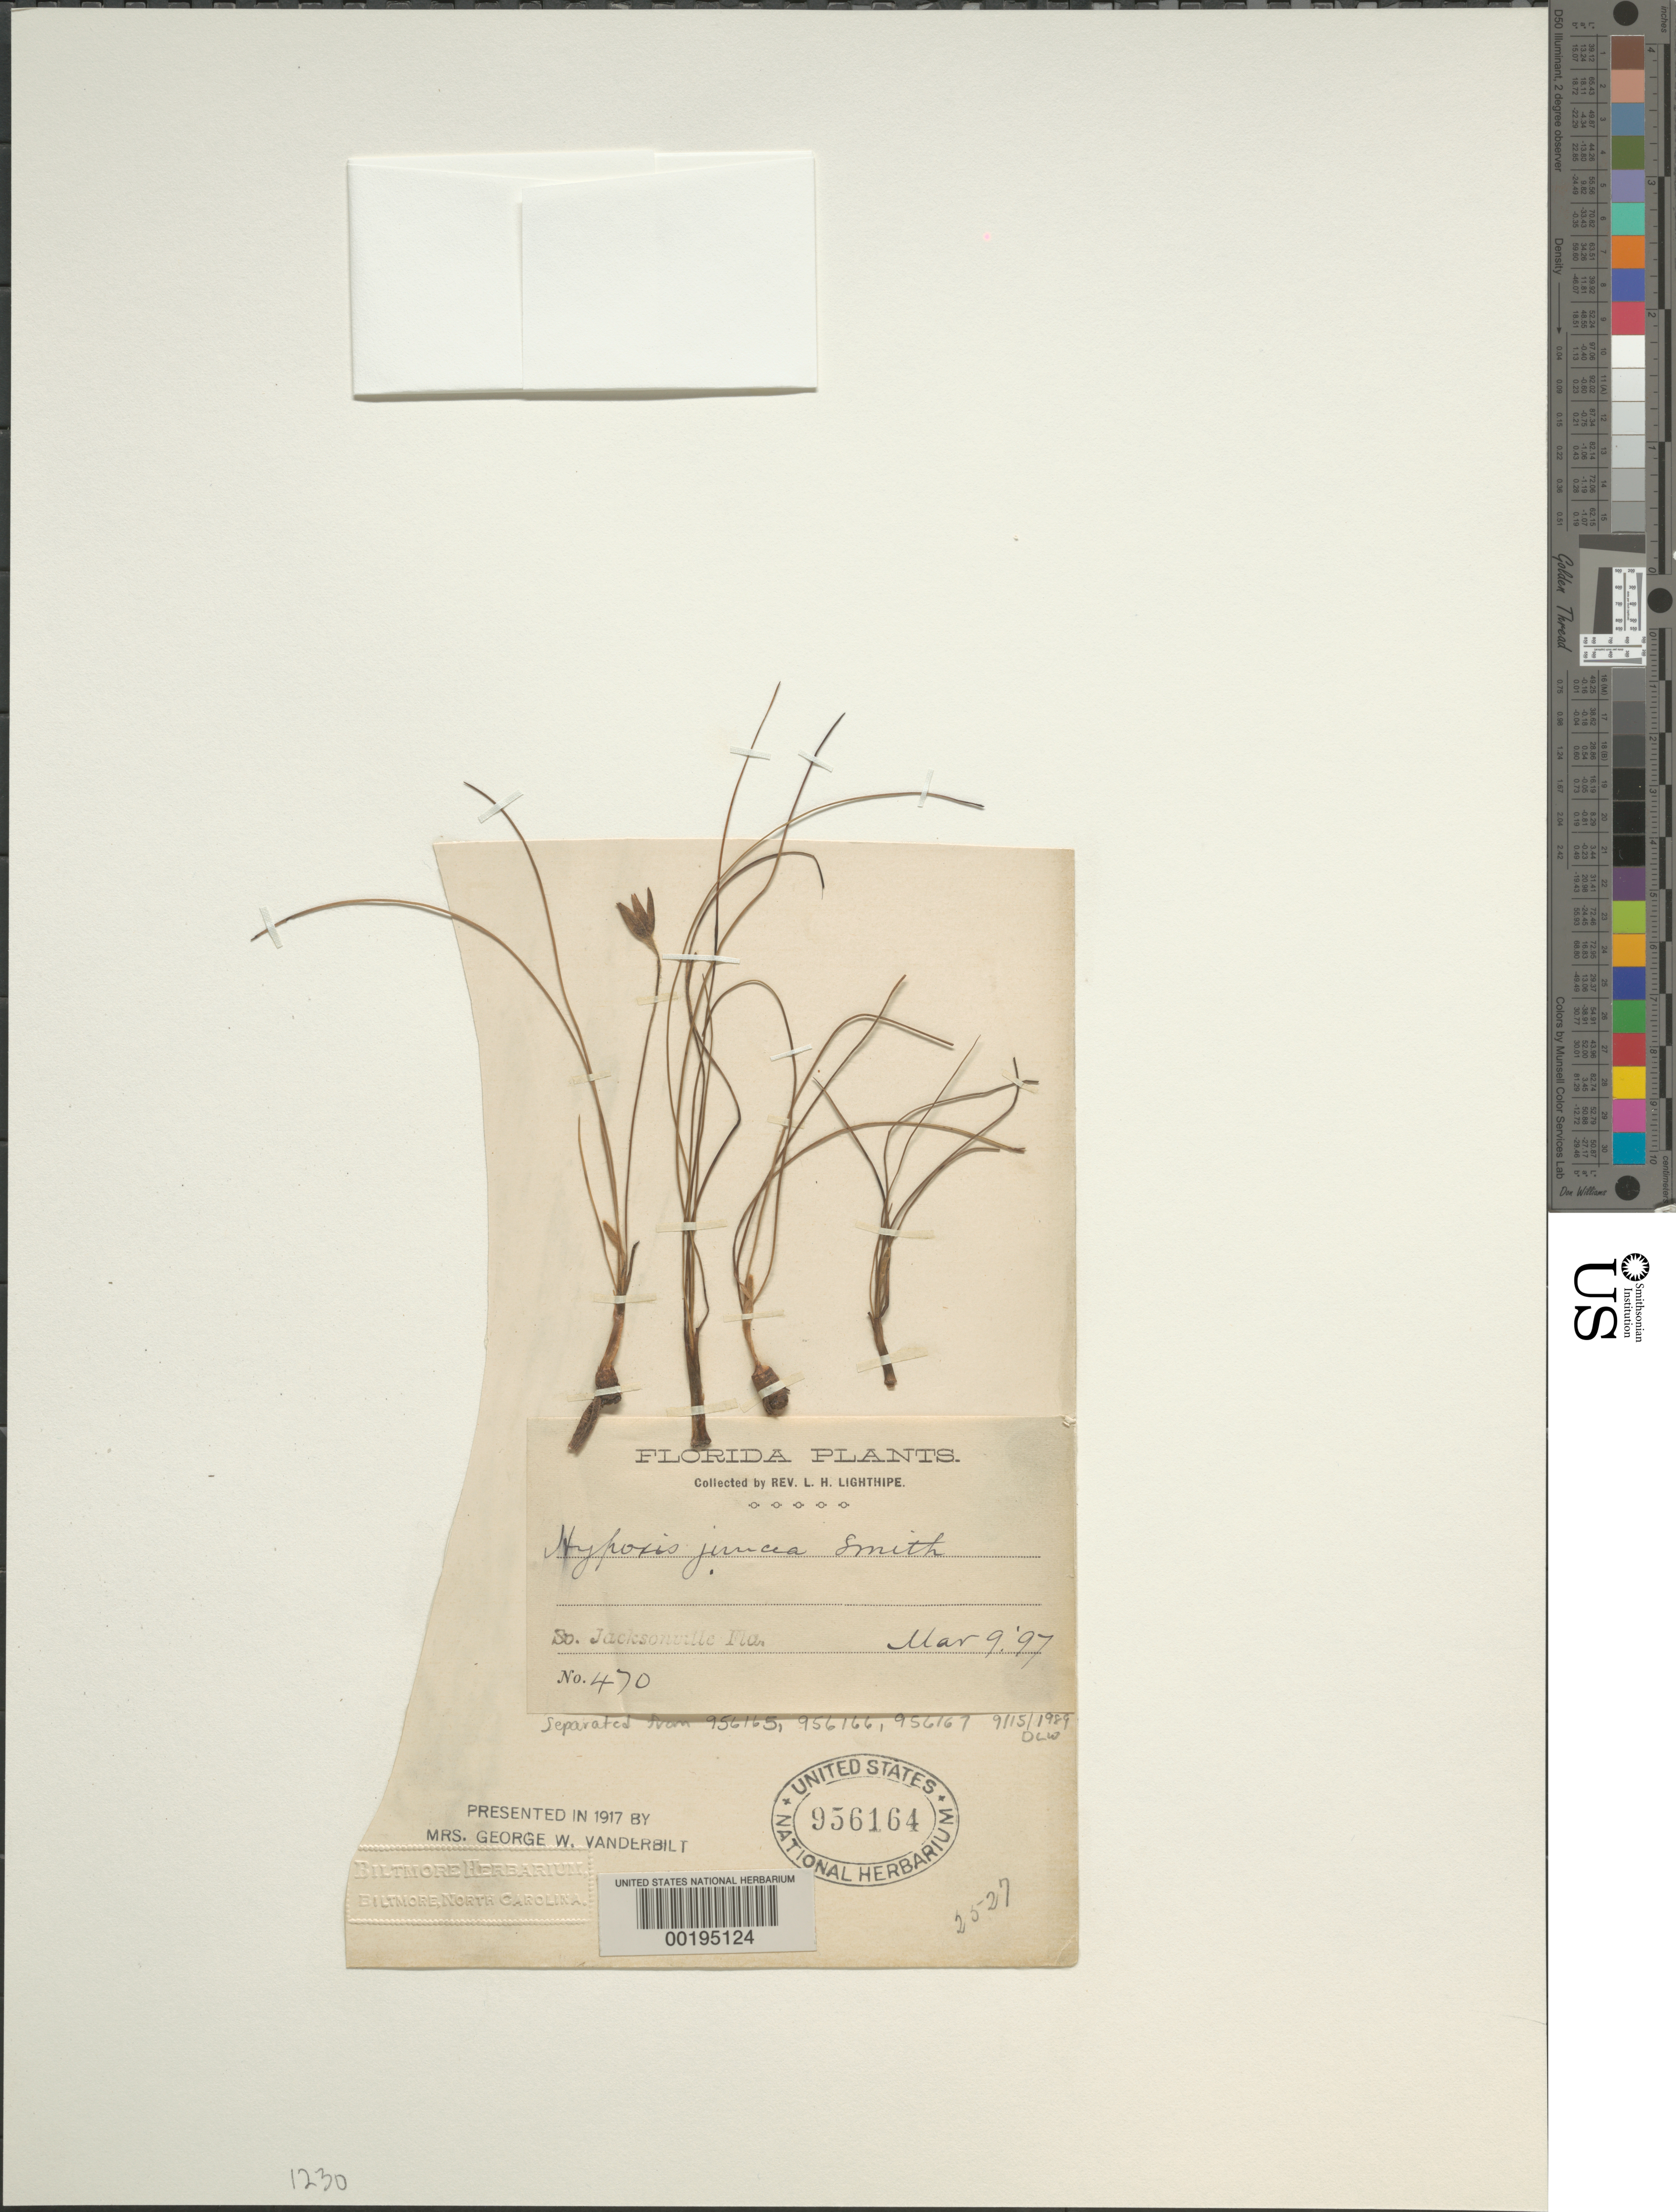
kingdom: Plantae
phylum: Tracheophyta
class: Liliopsida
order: Asparagales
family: Hypoxidaceae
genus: Hypoxis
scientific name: Hypoxis juncea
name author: Small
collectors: L. H. Lighthipe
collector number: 470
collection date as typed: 09 Mar 1897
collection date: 1897-03-09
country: United States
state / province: Florida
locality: S jacksonville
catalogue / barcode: US 956164